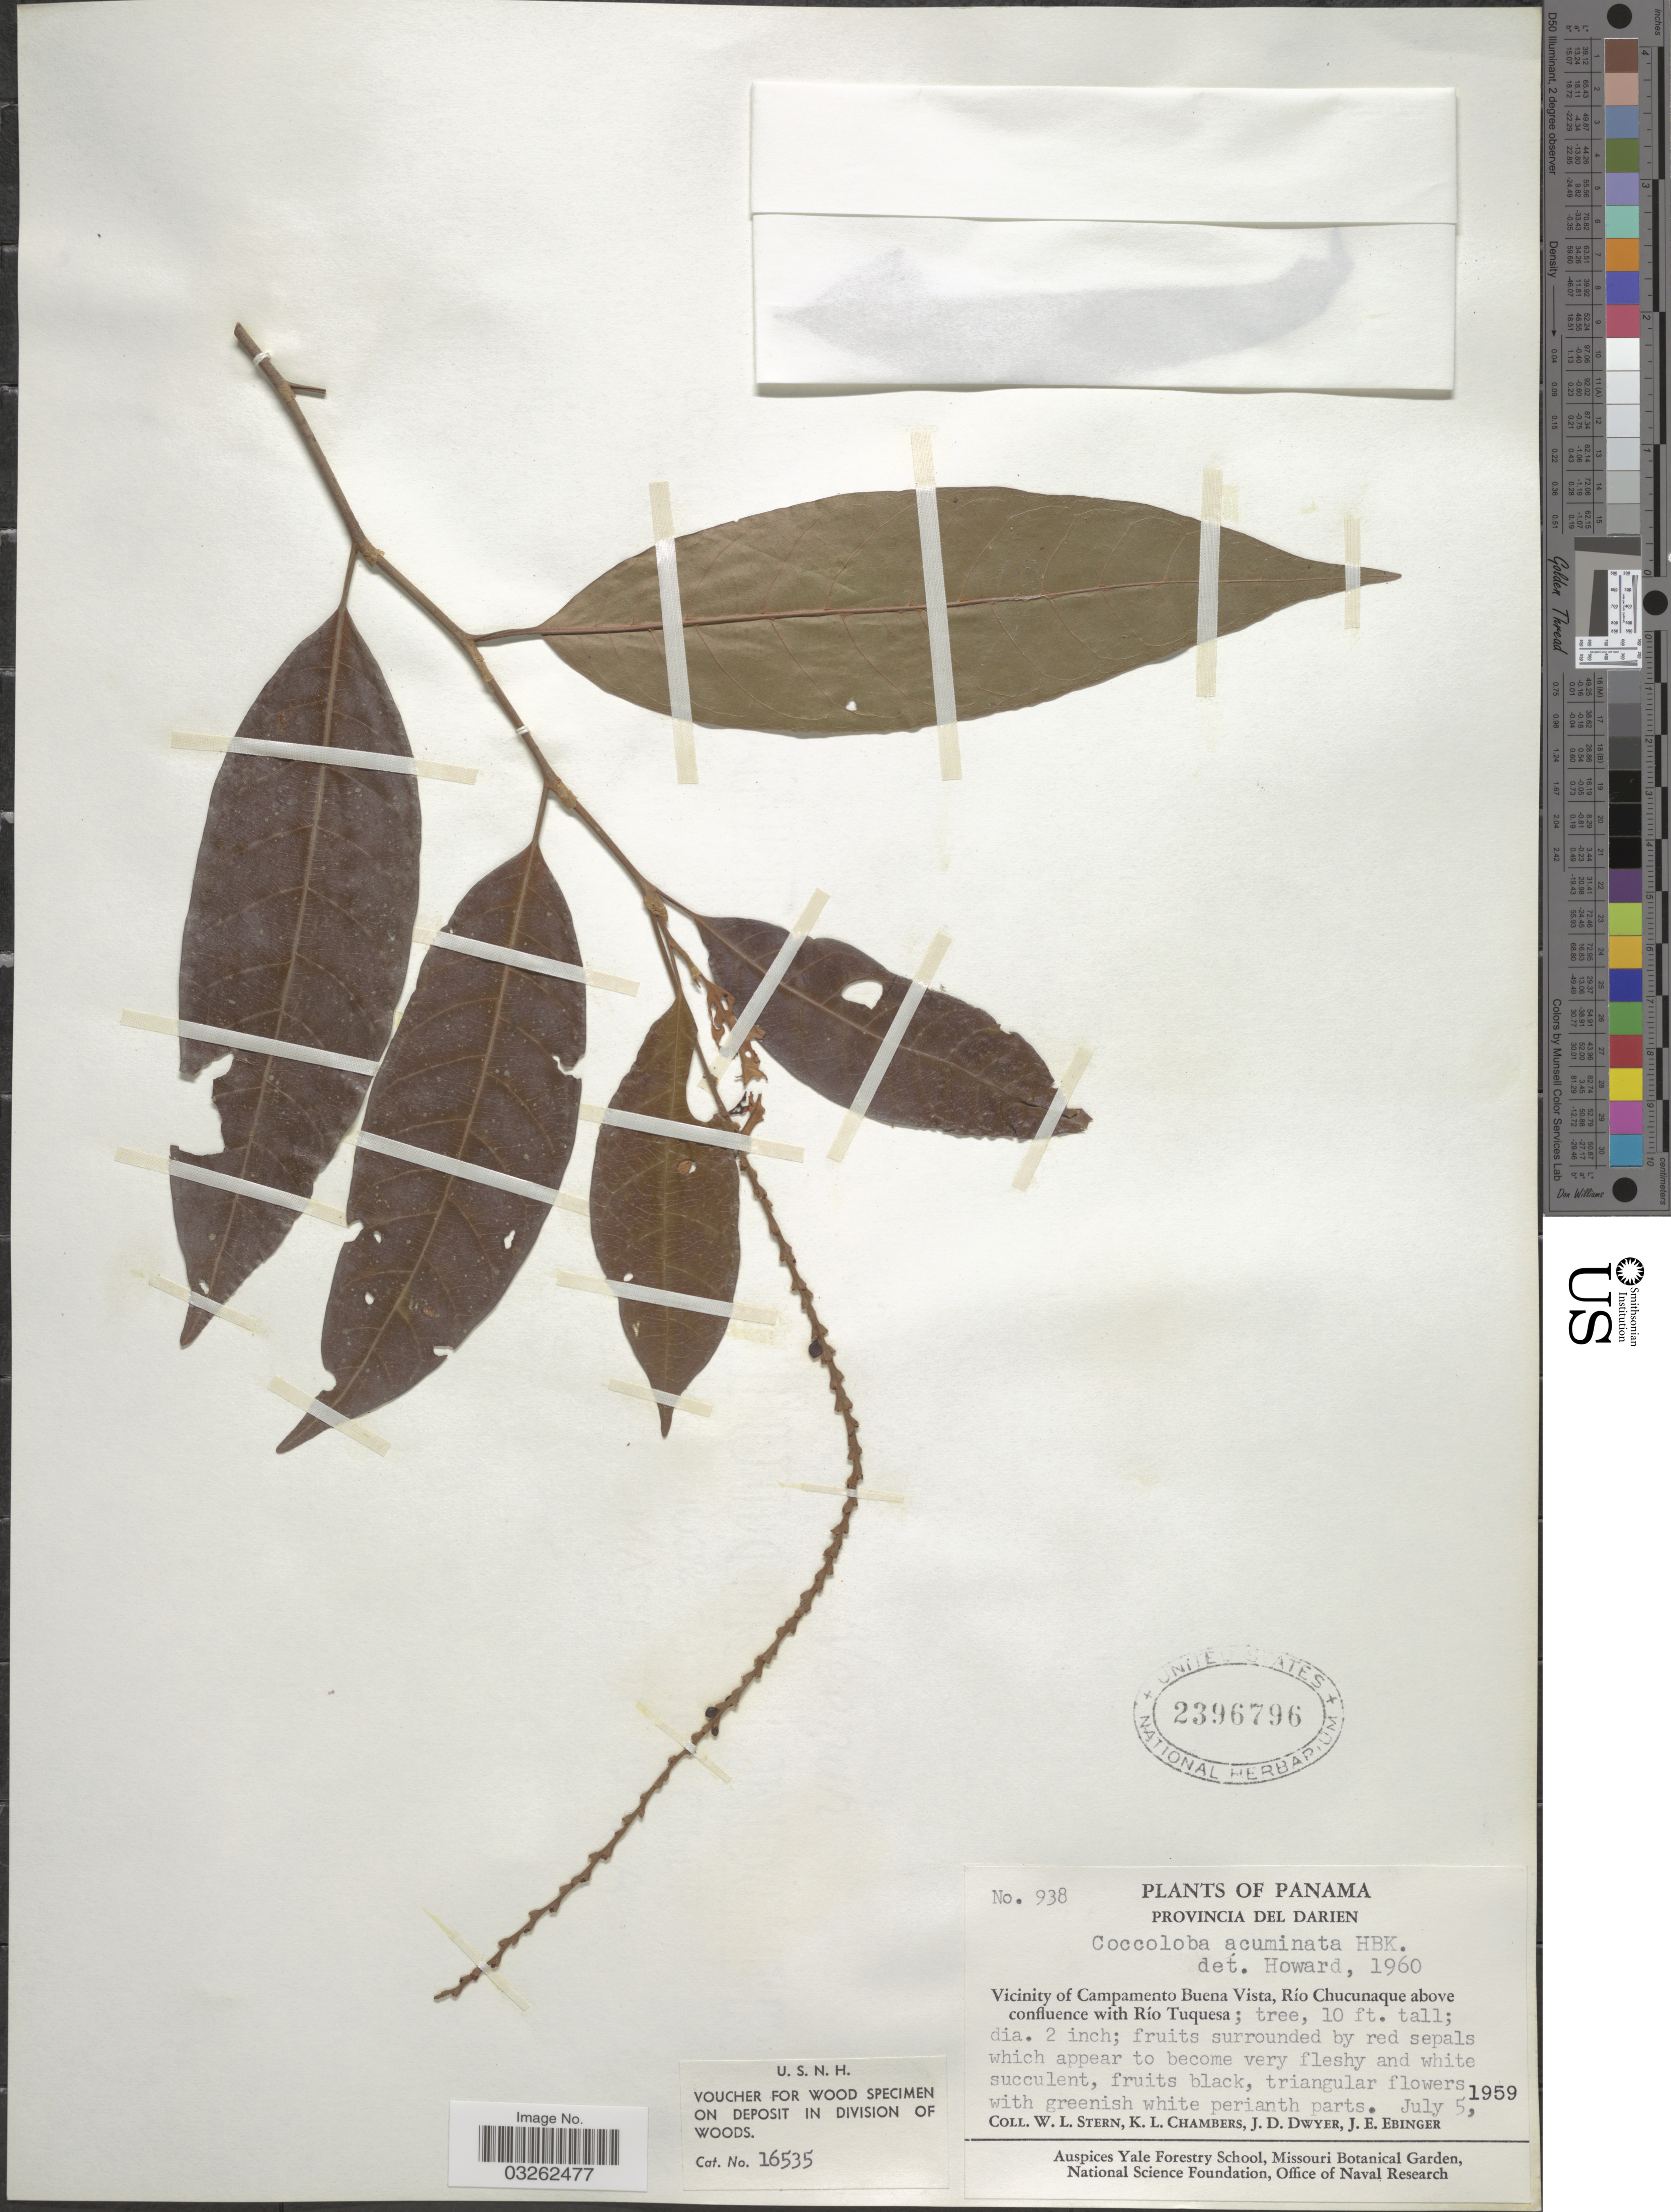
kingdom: Plantae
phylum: Tracheophyta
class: Magnoliopsida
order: Caryophyllales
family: Polygonaceae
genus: Coccoloba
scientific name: Coccoloba acuminata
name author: Kunth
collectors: W. L. Stern, K. Chambers, J. D. Dwyer & J. Ebinger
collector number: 938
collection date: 1959-07-05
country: Panama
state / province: Darién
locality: Vicinity of Campamento Buena Vista, Río Chucunaque above confluence with Río Tuquesa.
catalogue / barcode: US 2396796